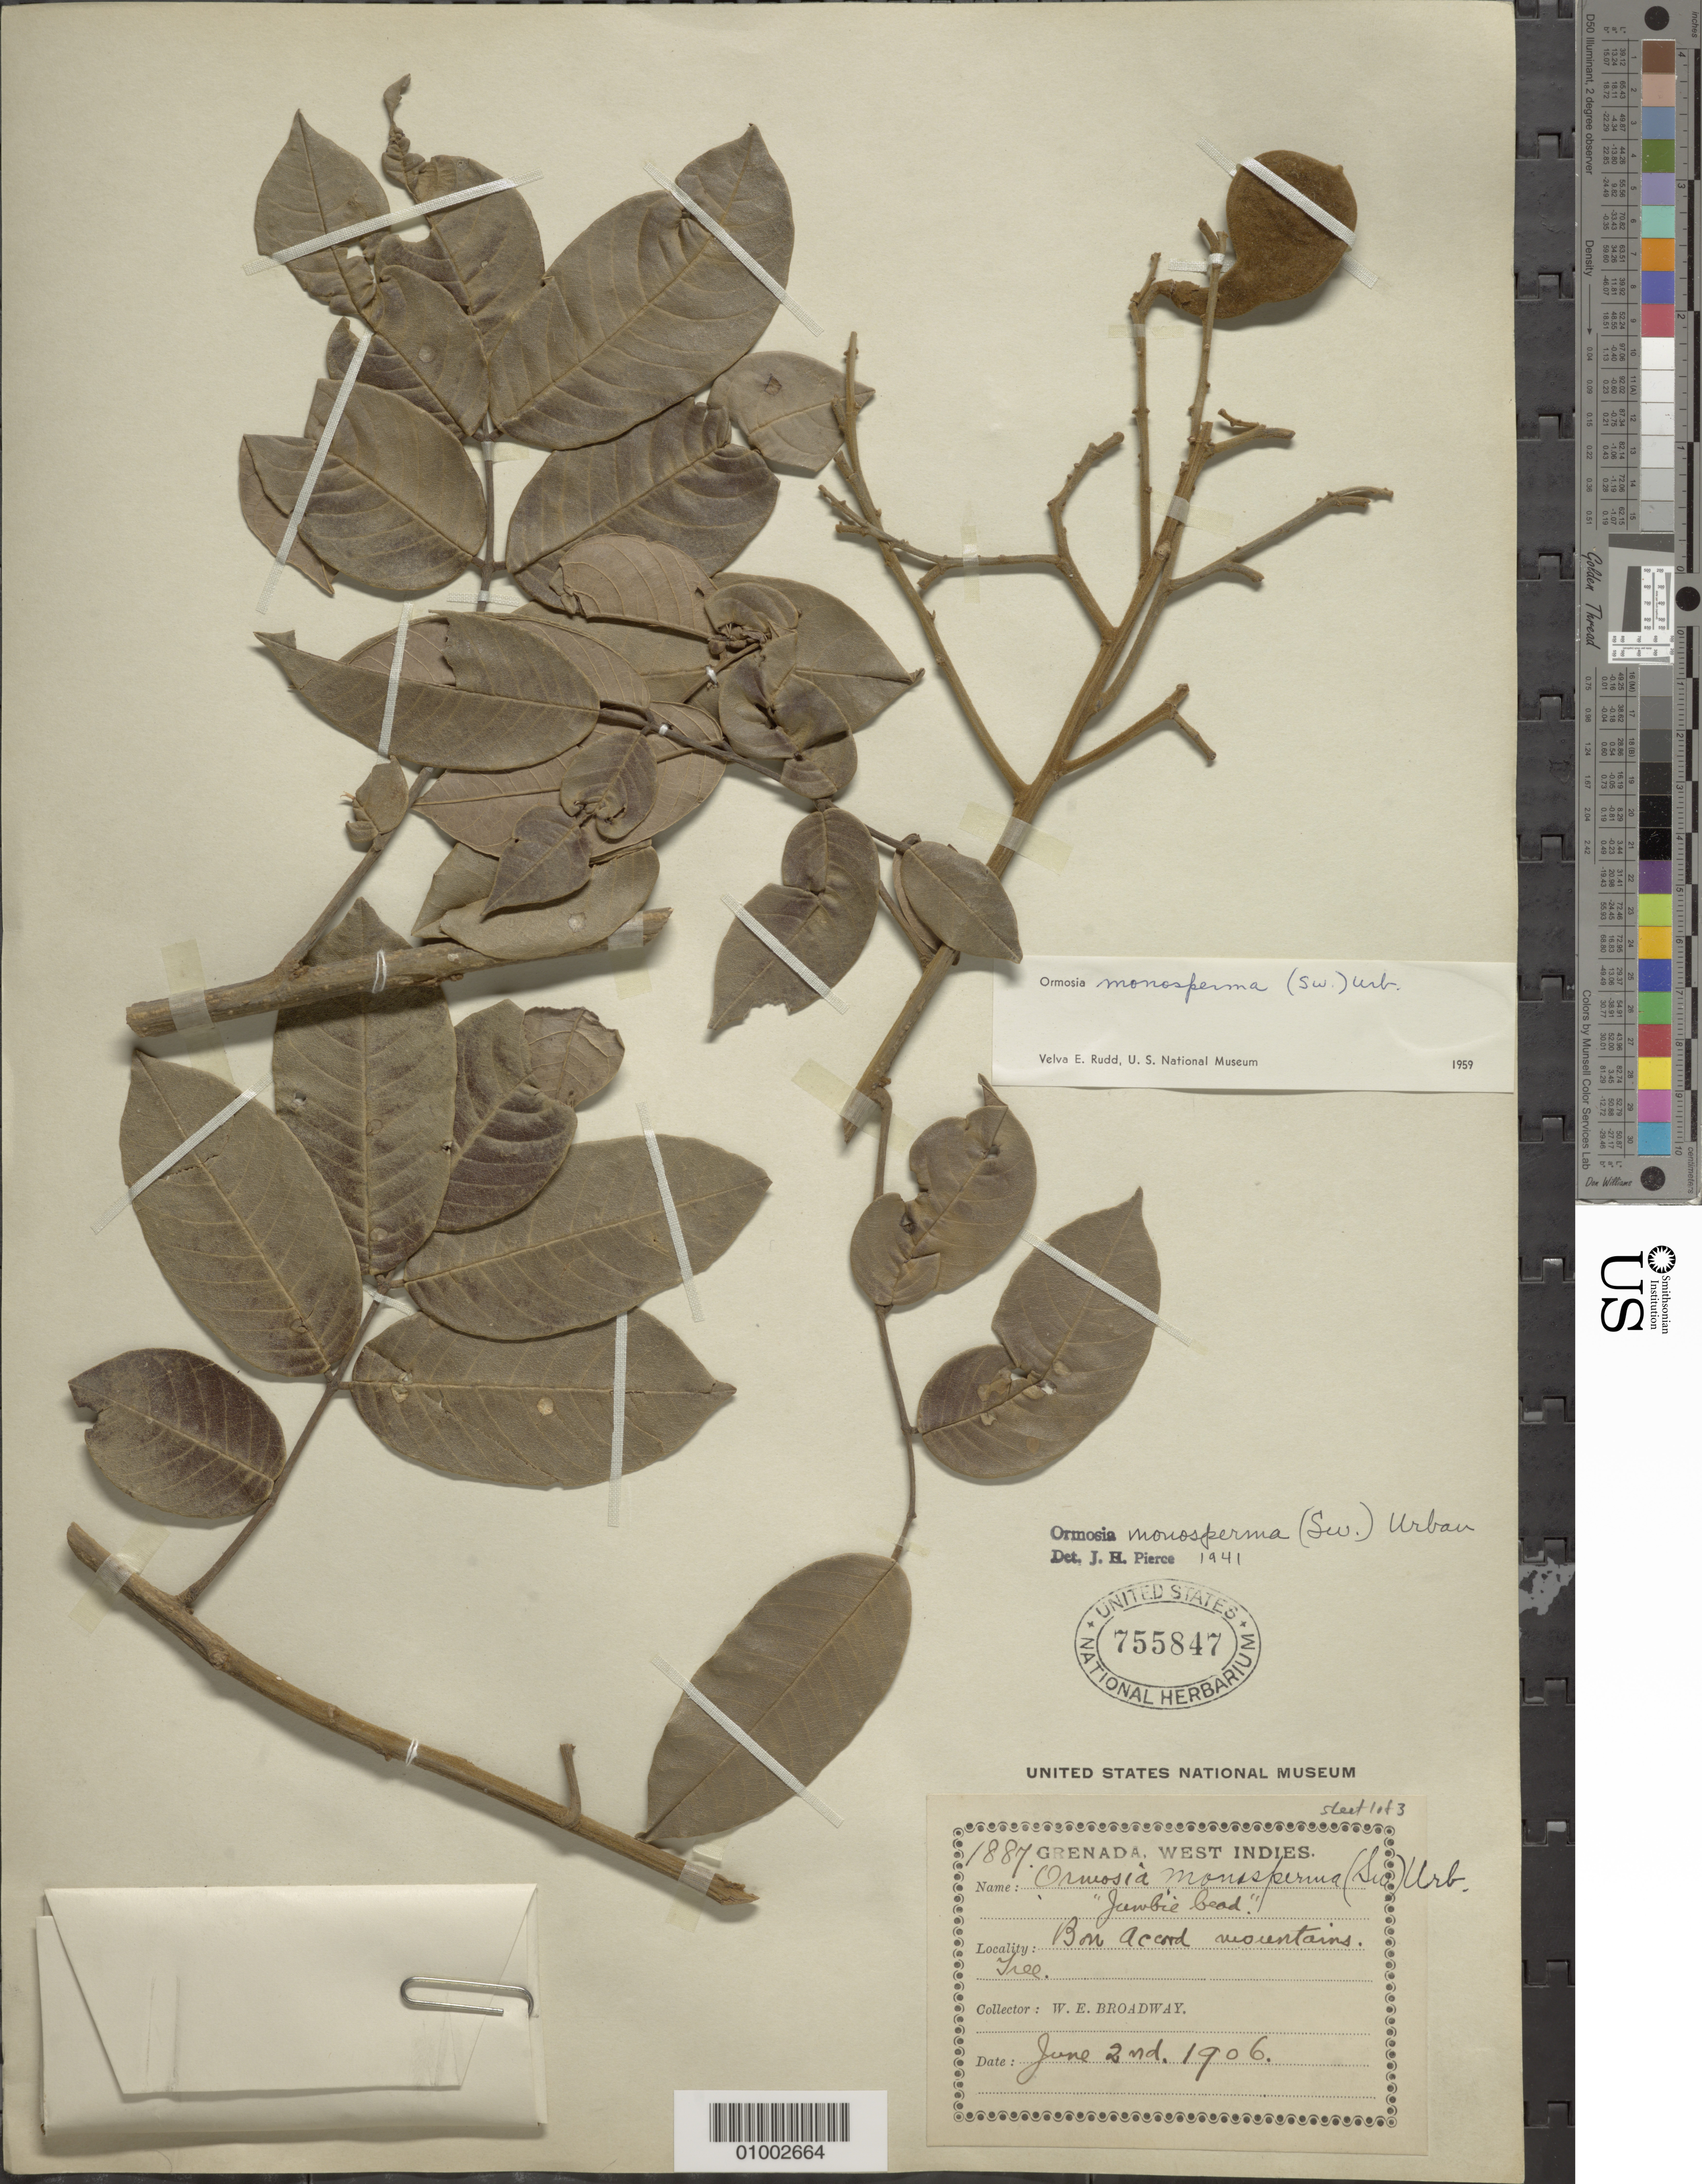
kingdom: Plantae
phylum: Tracheophyta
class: Magnoliopsida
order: Fabales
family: Fabaceae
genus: Ormosia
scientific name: Ormosia monosperma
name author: (Sw.) Urb.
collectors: W. E. Broadway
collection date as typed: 02 Jun 1906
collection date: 1906-06-02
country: Grenada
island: Grenada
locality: Bon Accord mountains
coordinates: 0 N, 0 E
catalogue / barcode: US 755847